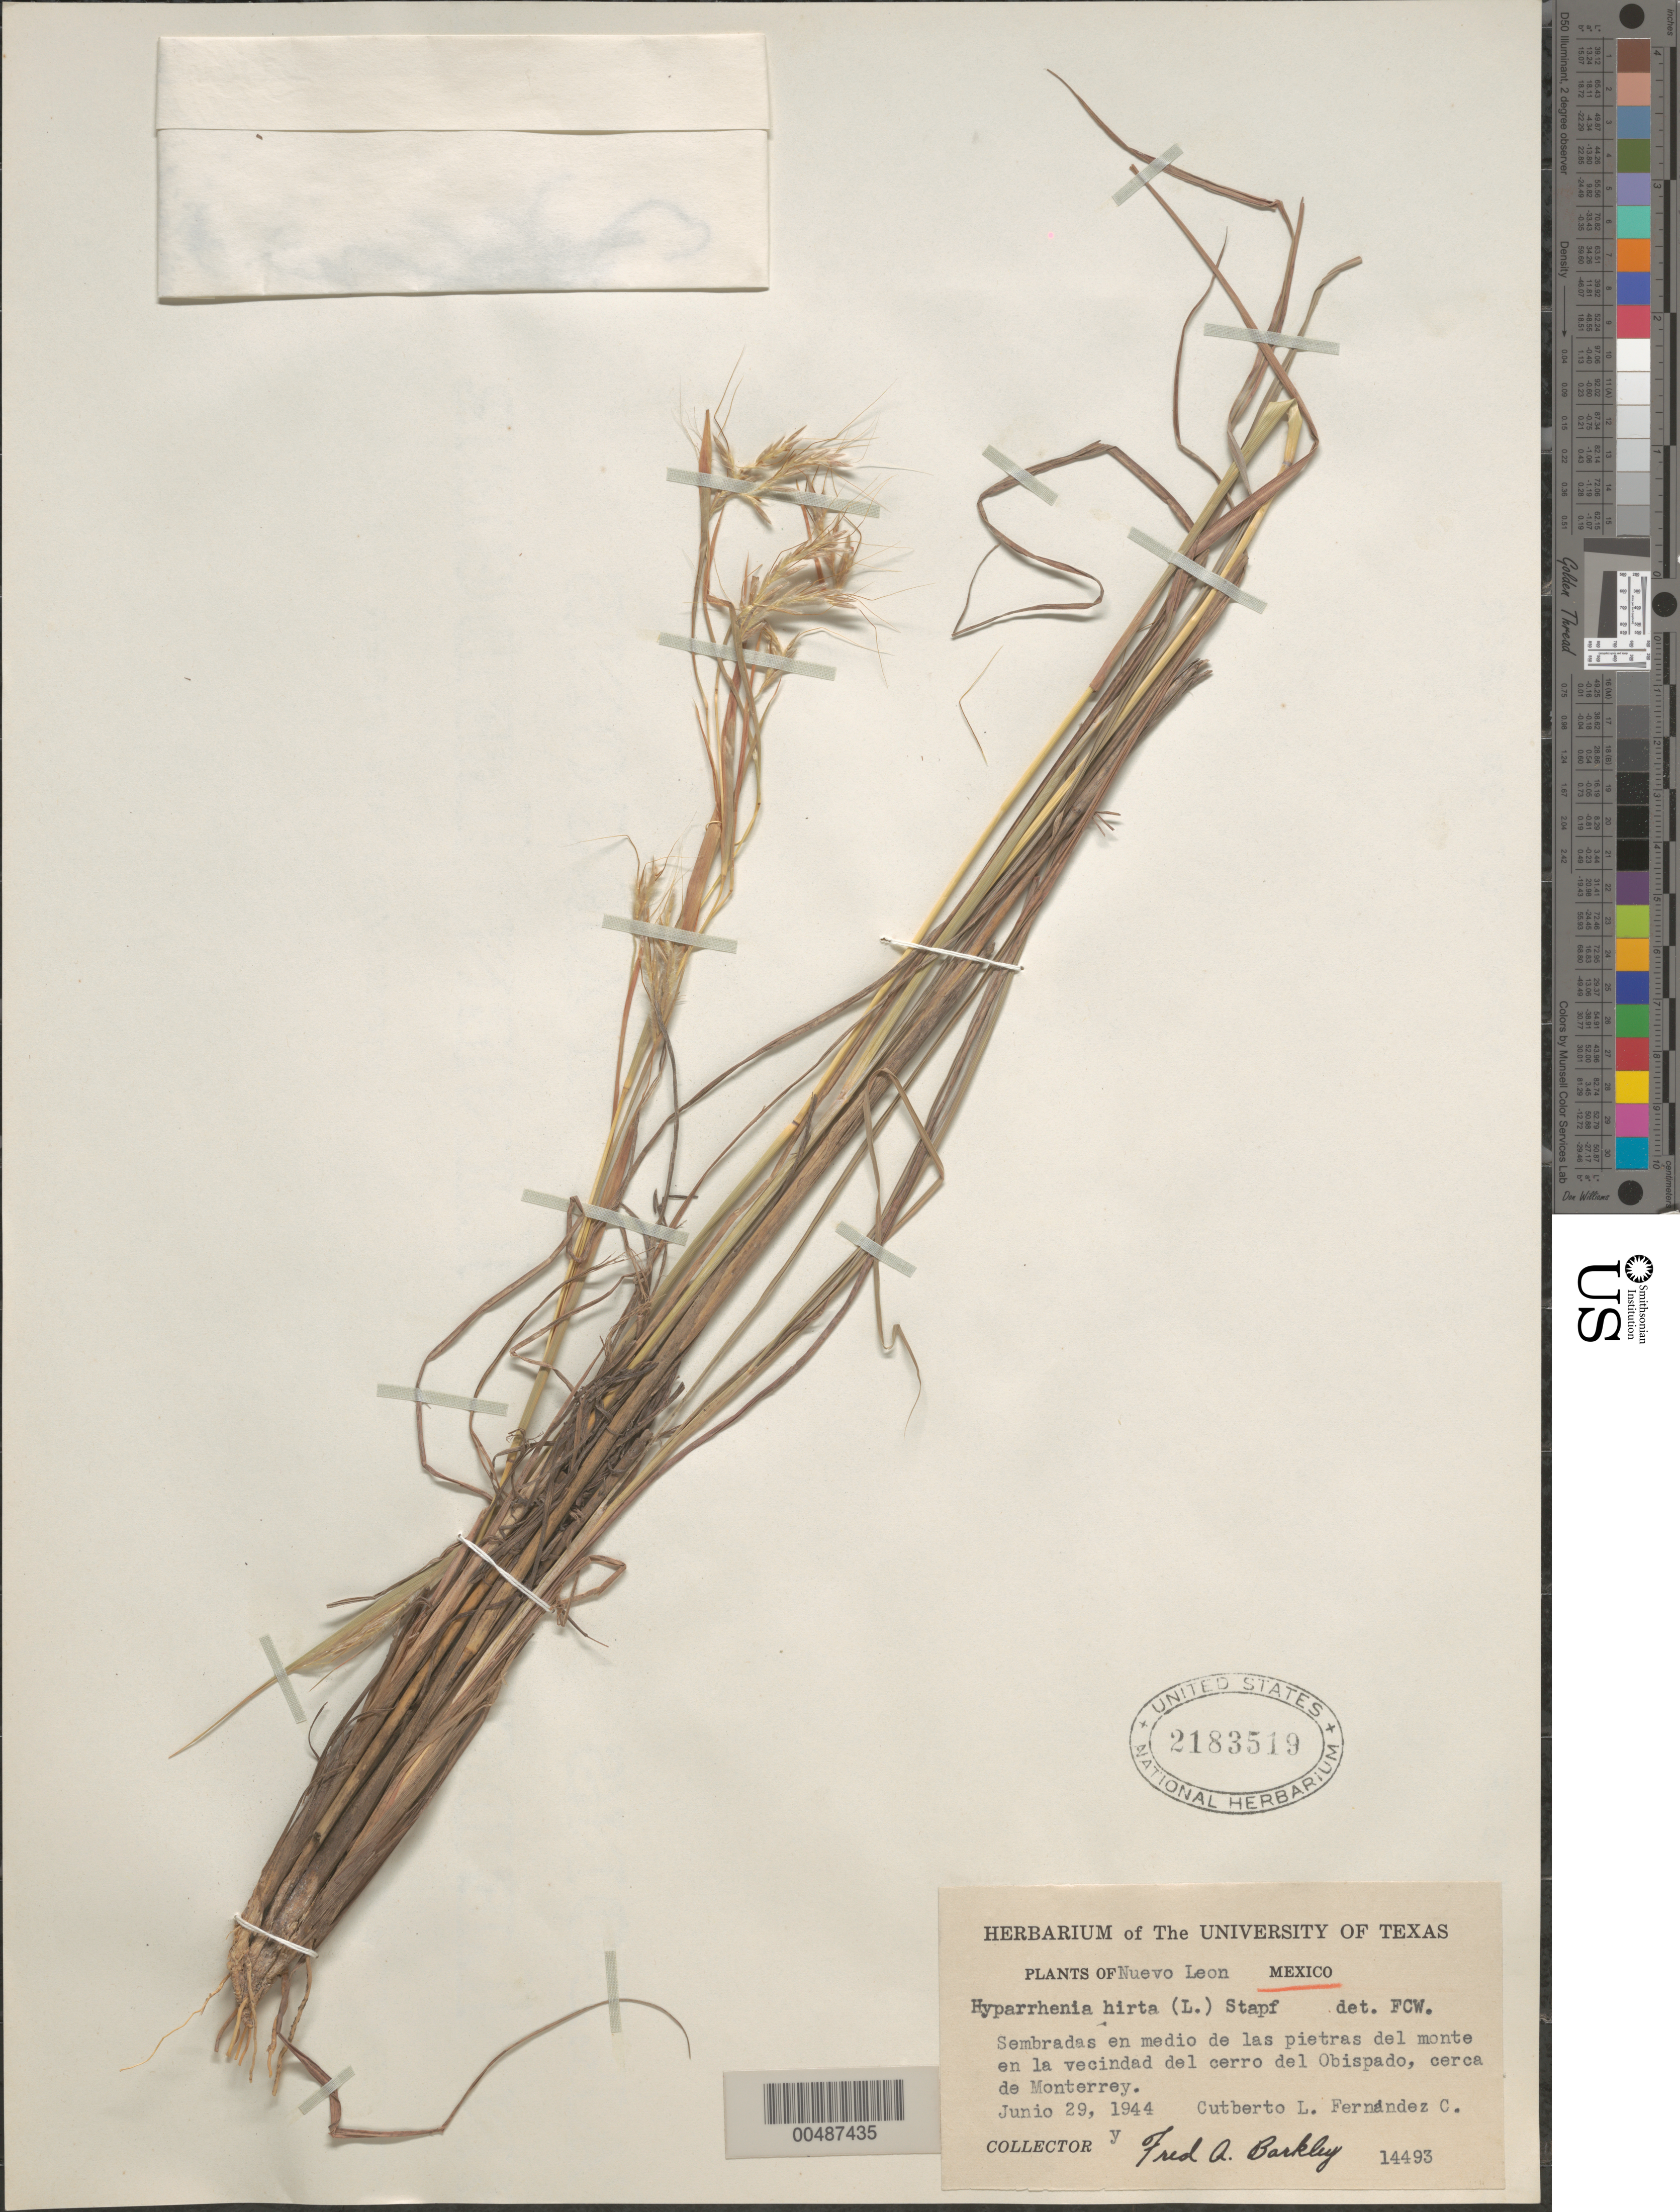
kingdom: Plantae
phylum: Tracheophyta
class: Liliopsida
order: Poales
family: Poaceae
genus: Hyparrhenia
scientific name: Hyparrhenia hirta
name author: (Nees) Stapf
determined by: F. C. W.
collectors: C. L. Fernández C. & F. A. Barkley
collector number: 14493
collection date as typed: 29 Jun 1944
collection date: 1944-06-29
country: Mexico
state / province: Nuevo León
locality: Sembradas en medio de las pietras del monte en la vecindad del cerro del Obispado, cerca de Monterrey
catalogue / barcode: US 2183519